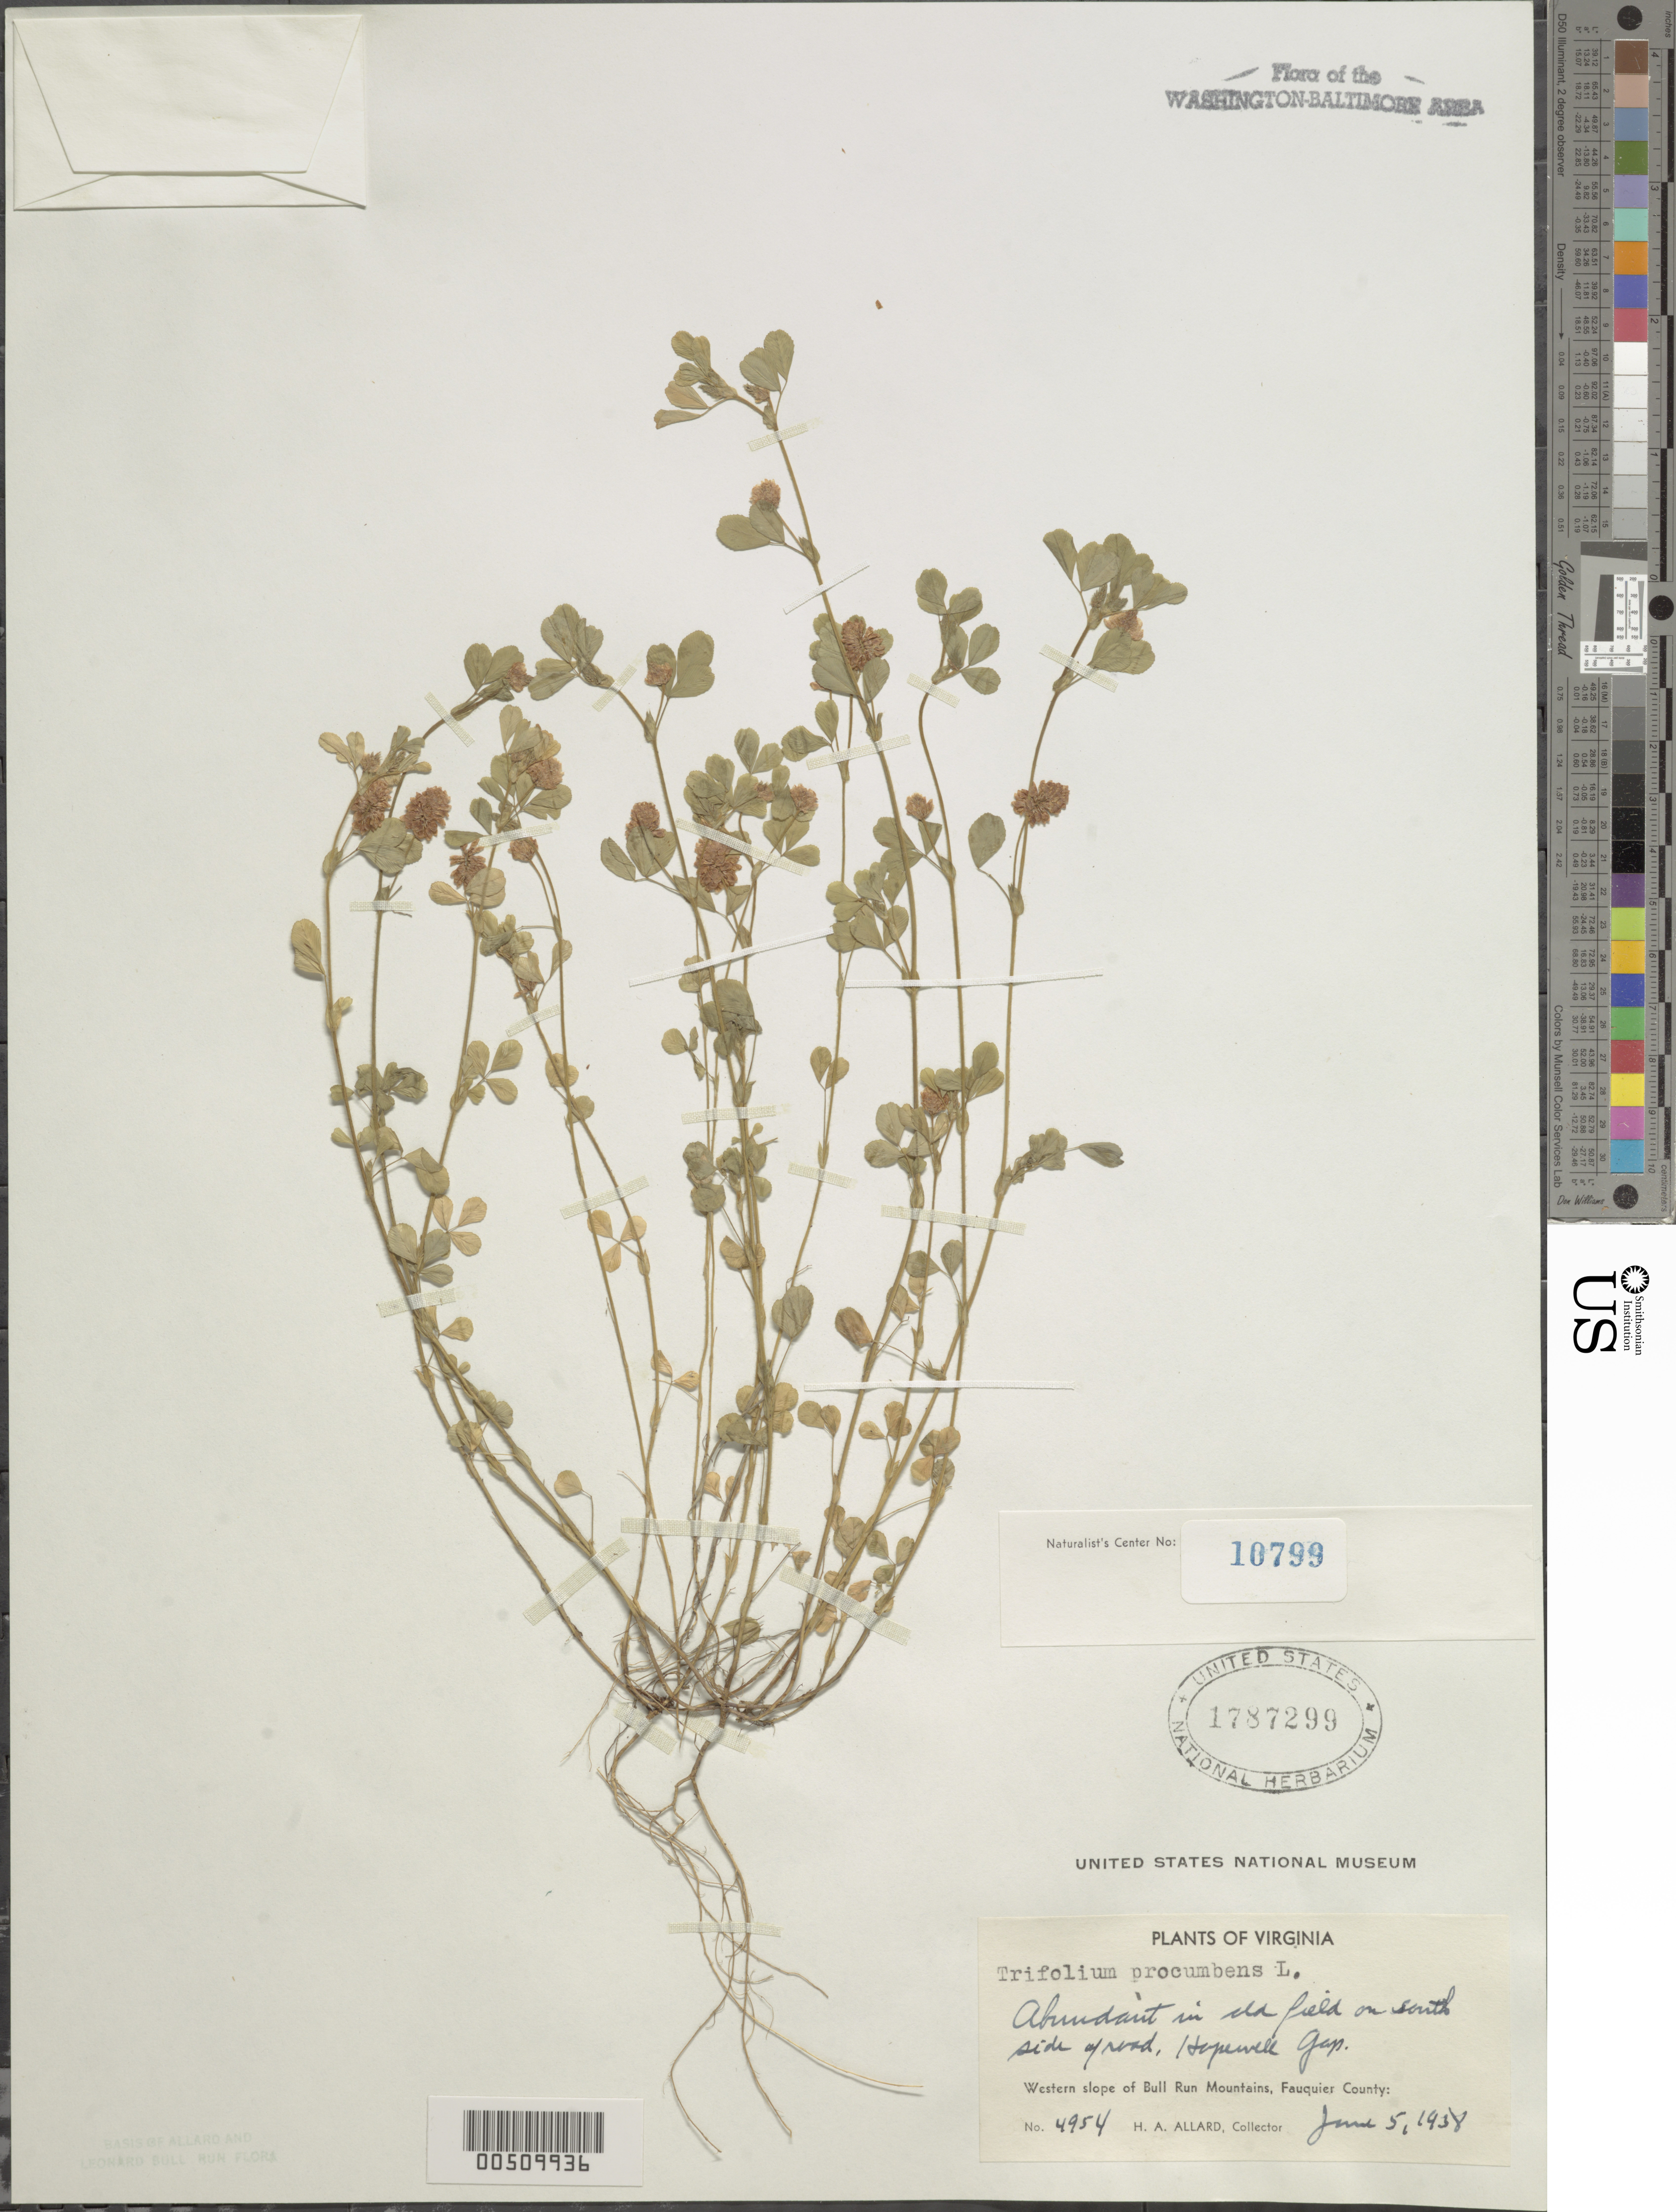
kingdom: Plantae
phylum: Tracheophyta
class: Magnoliopsida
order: Fabales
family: Fabaceae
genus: Trifolium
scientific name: Trifolium procumbens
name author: L.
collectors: H. A. Allard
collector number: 4954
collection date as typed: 05 Jun 1938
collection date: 1938-06-05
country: United States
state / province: Virginia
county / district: Fauquier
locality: Bull Run Mts., Hopewell Gap Bull Run Mts.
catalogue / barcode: US 1787299